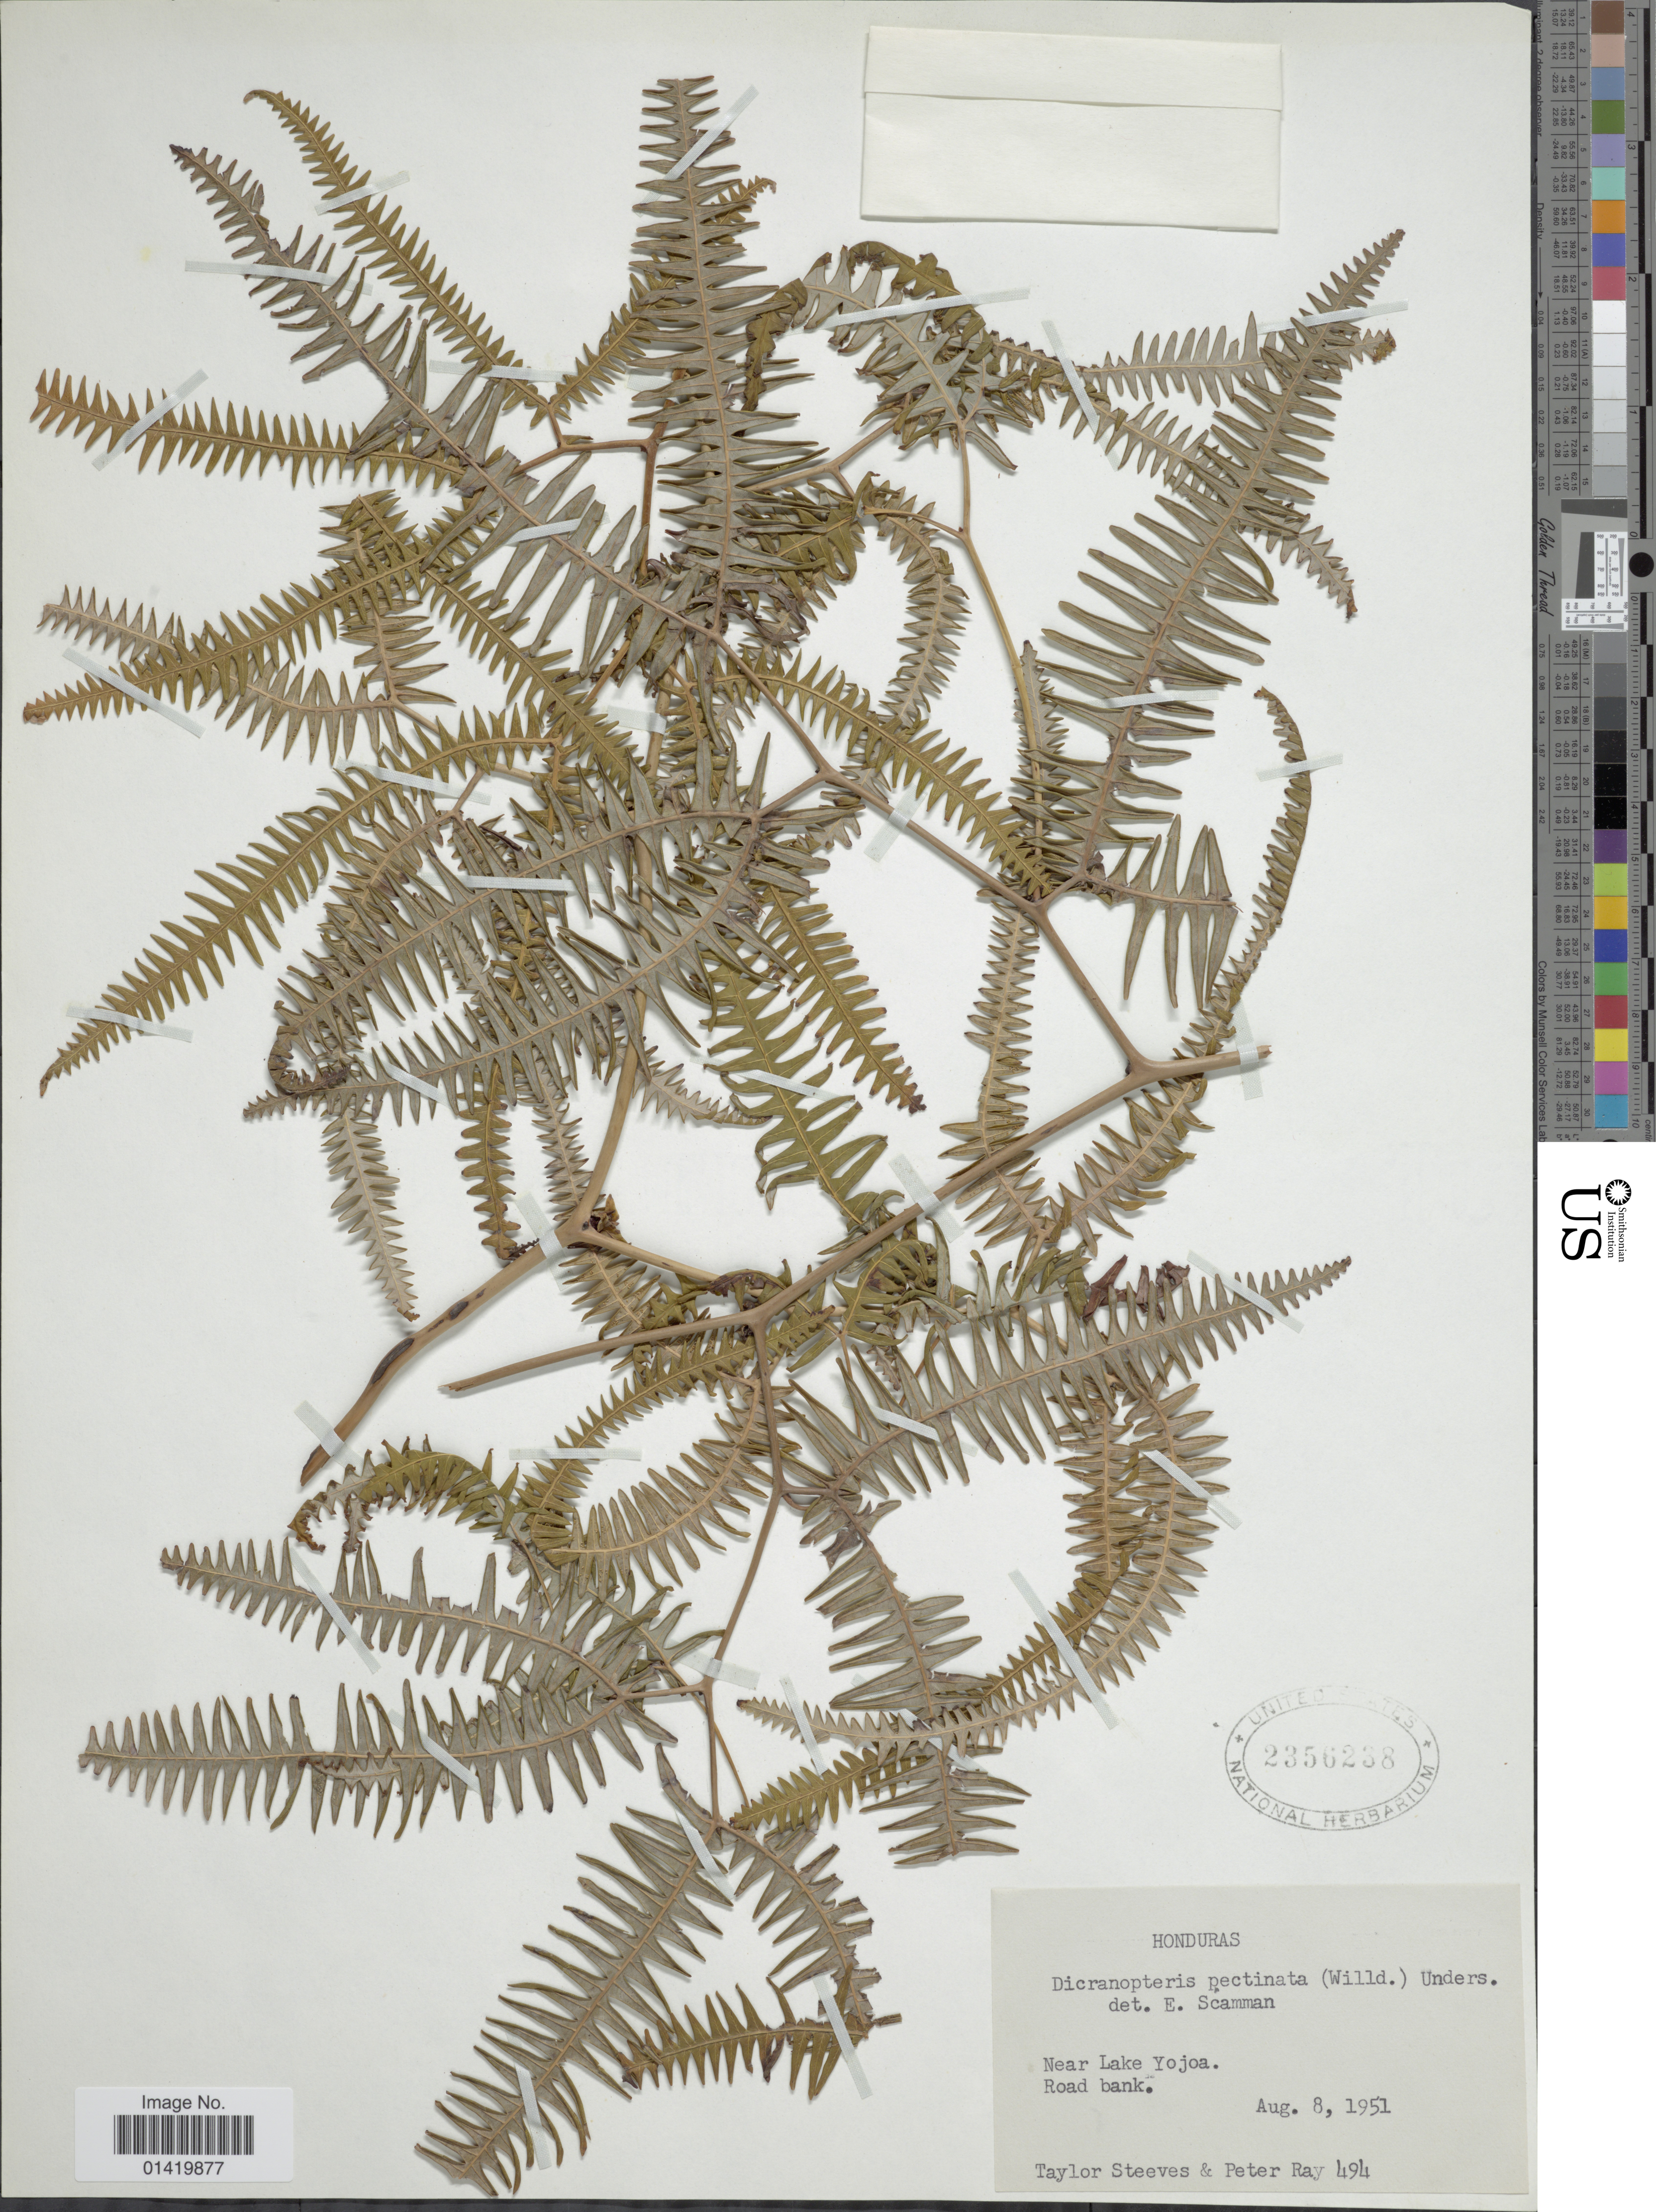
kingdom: Plantae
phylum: Tracheophyta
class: Polypodiopsida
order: Gleicheniales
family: Gleicheniaceae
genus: Gleichenella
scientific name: Gleichenella pectinata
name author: (Willd.) Ching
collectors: T. Steeves & P. Ray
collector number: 494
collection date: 1951-08-08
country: Honduras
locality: Near Lake Yojoa. Road bank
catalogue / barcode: US 2356238